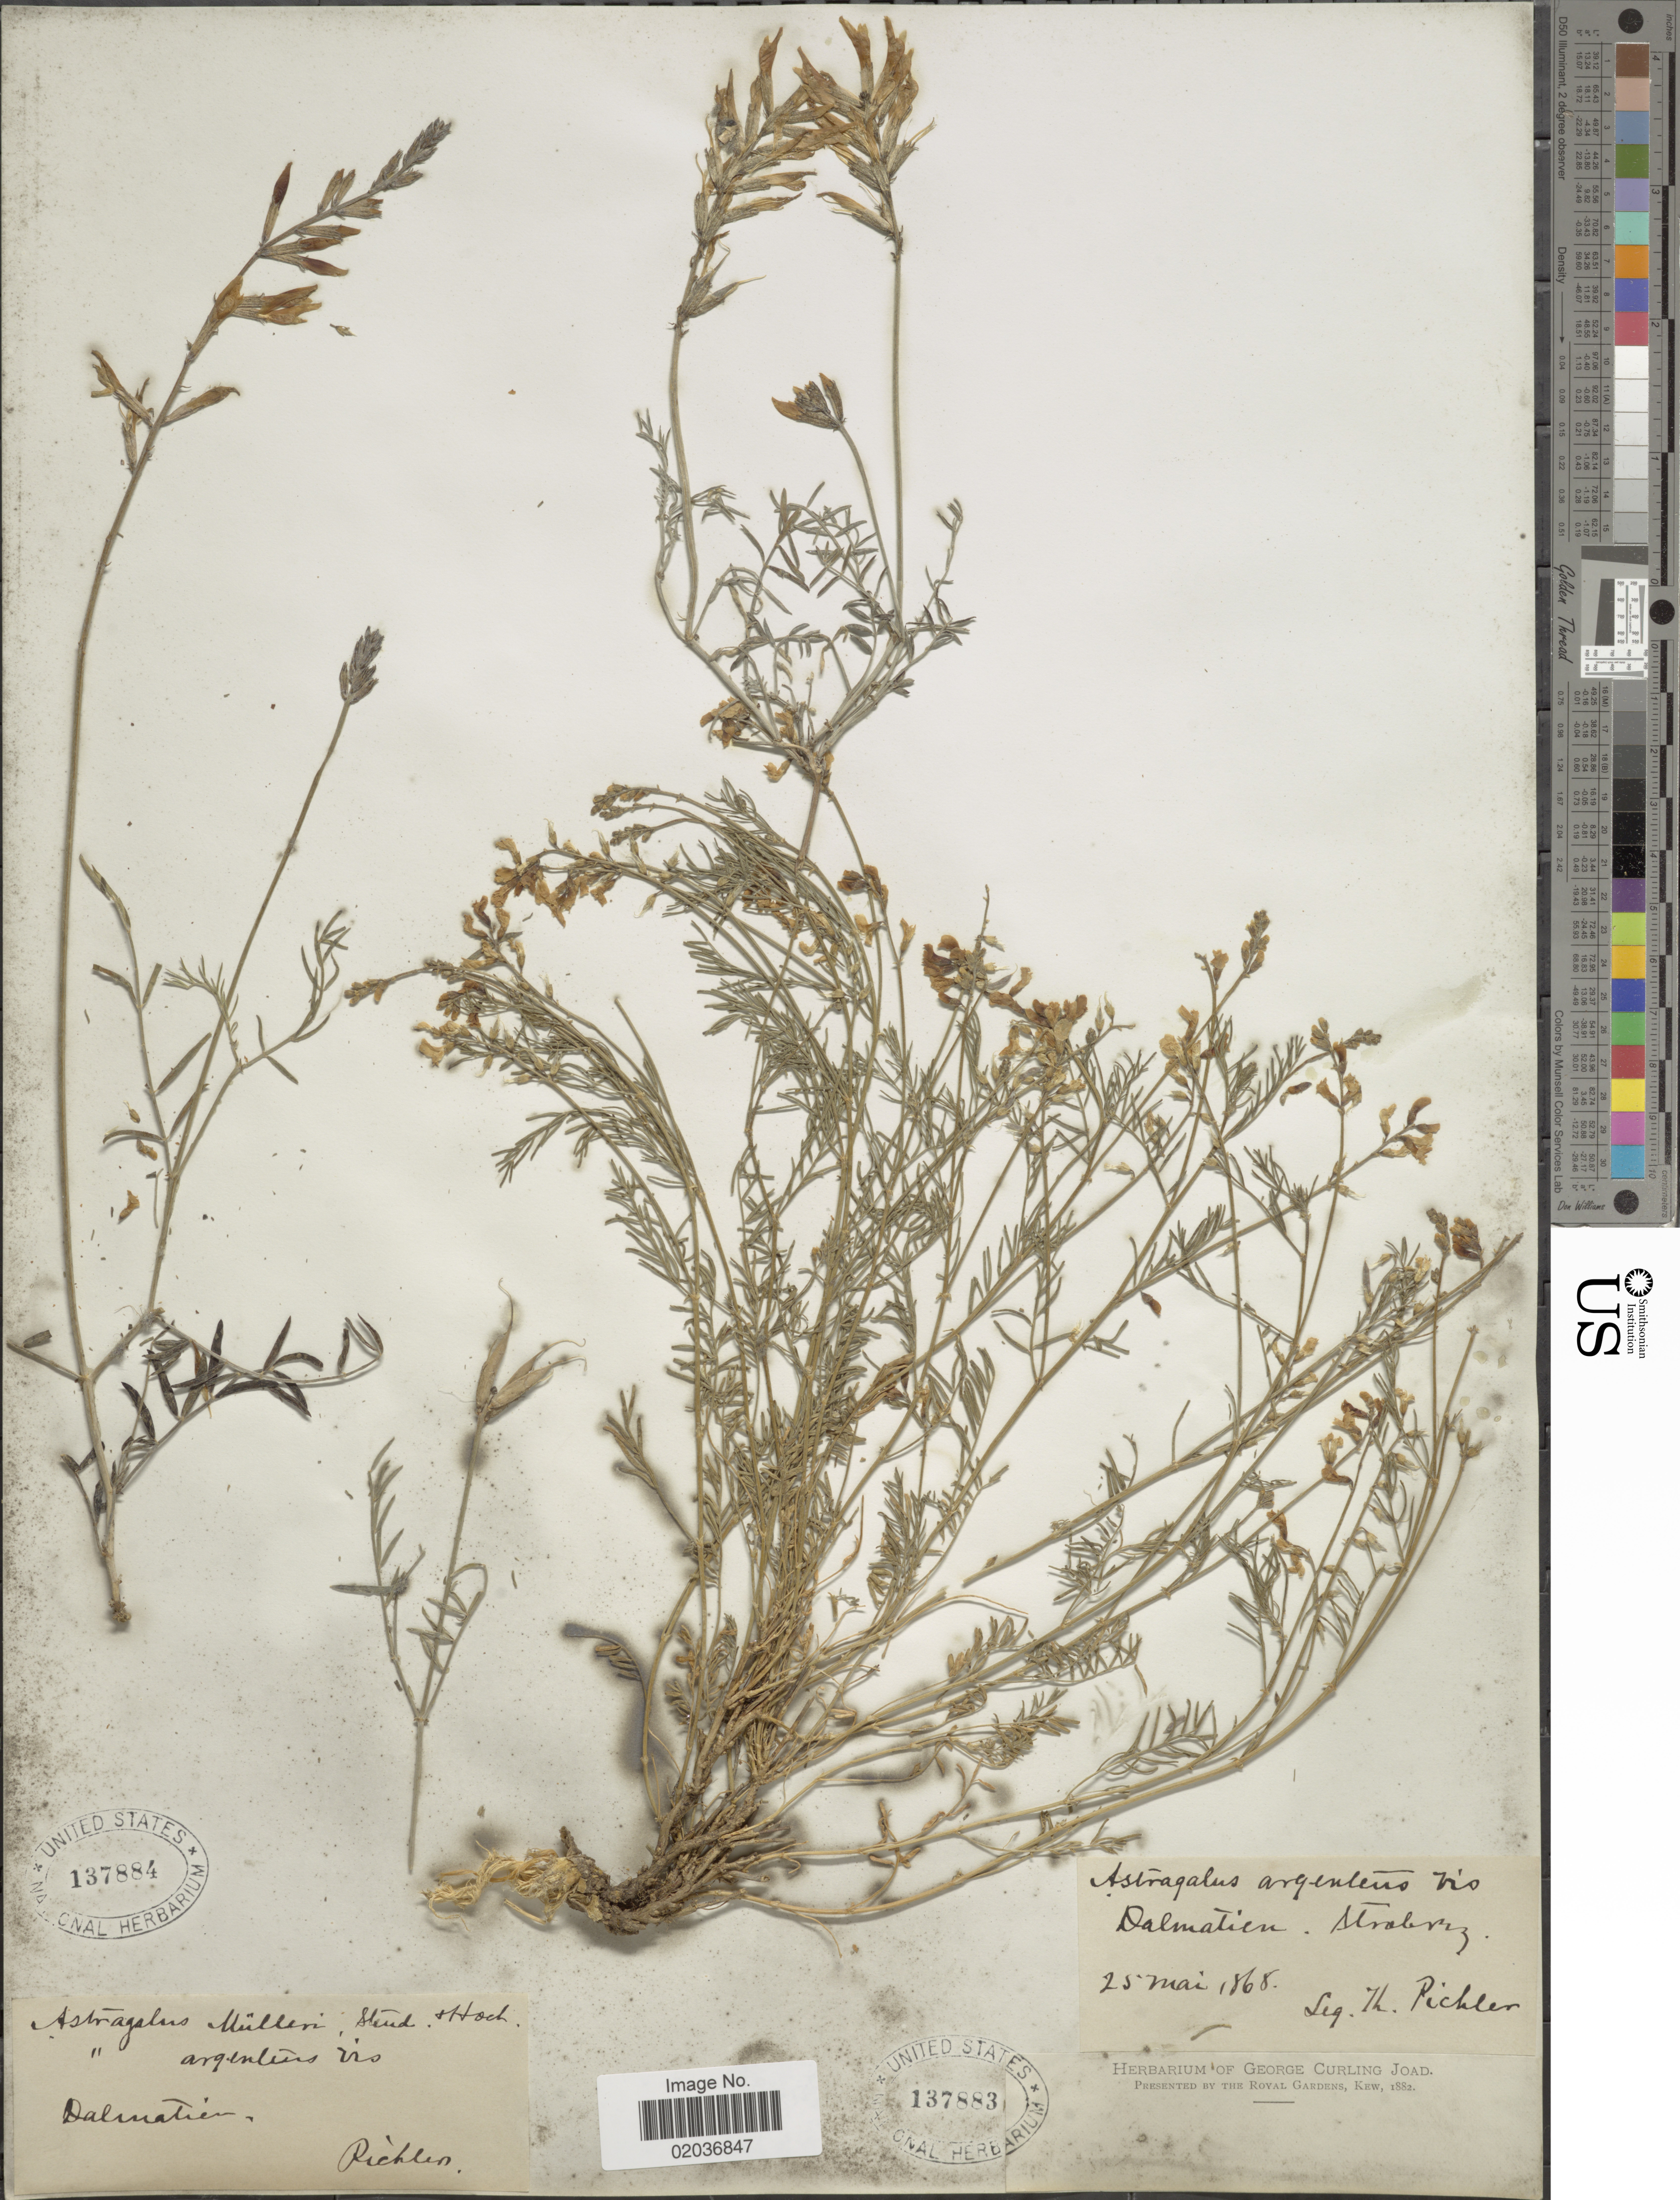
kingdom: Plantae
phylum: Tracheophyta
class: Magnoliopsida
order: Fabales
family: Fabaceae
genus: Astragalus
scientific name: Astragalus argenteus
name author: Bertoloni ex Vis.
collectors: T. Pichler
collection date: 1868-05-25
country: Croatia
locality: Dalmatian, Strab [illegible text]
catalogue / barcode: US 137884